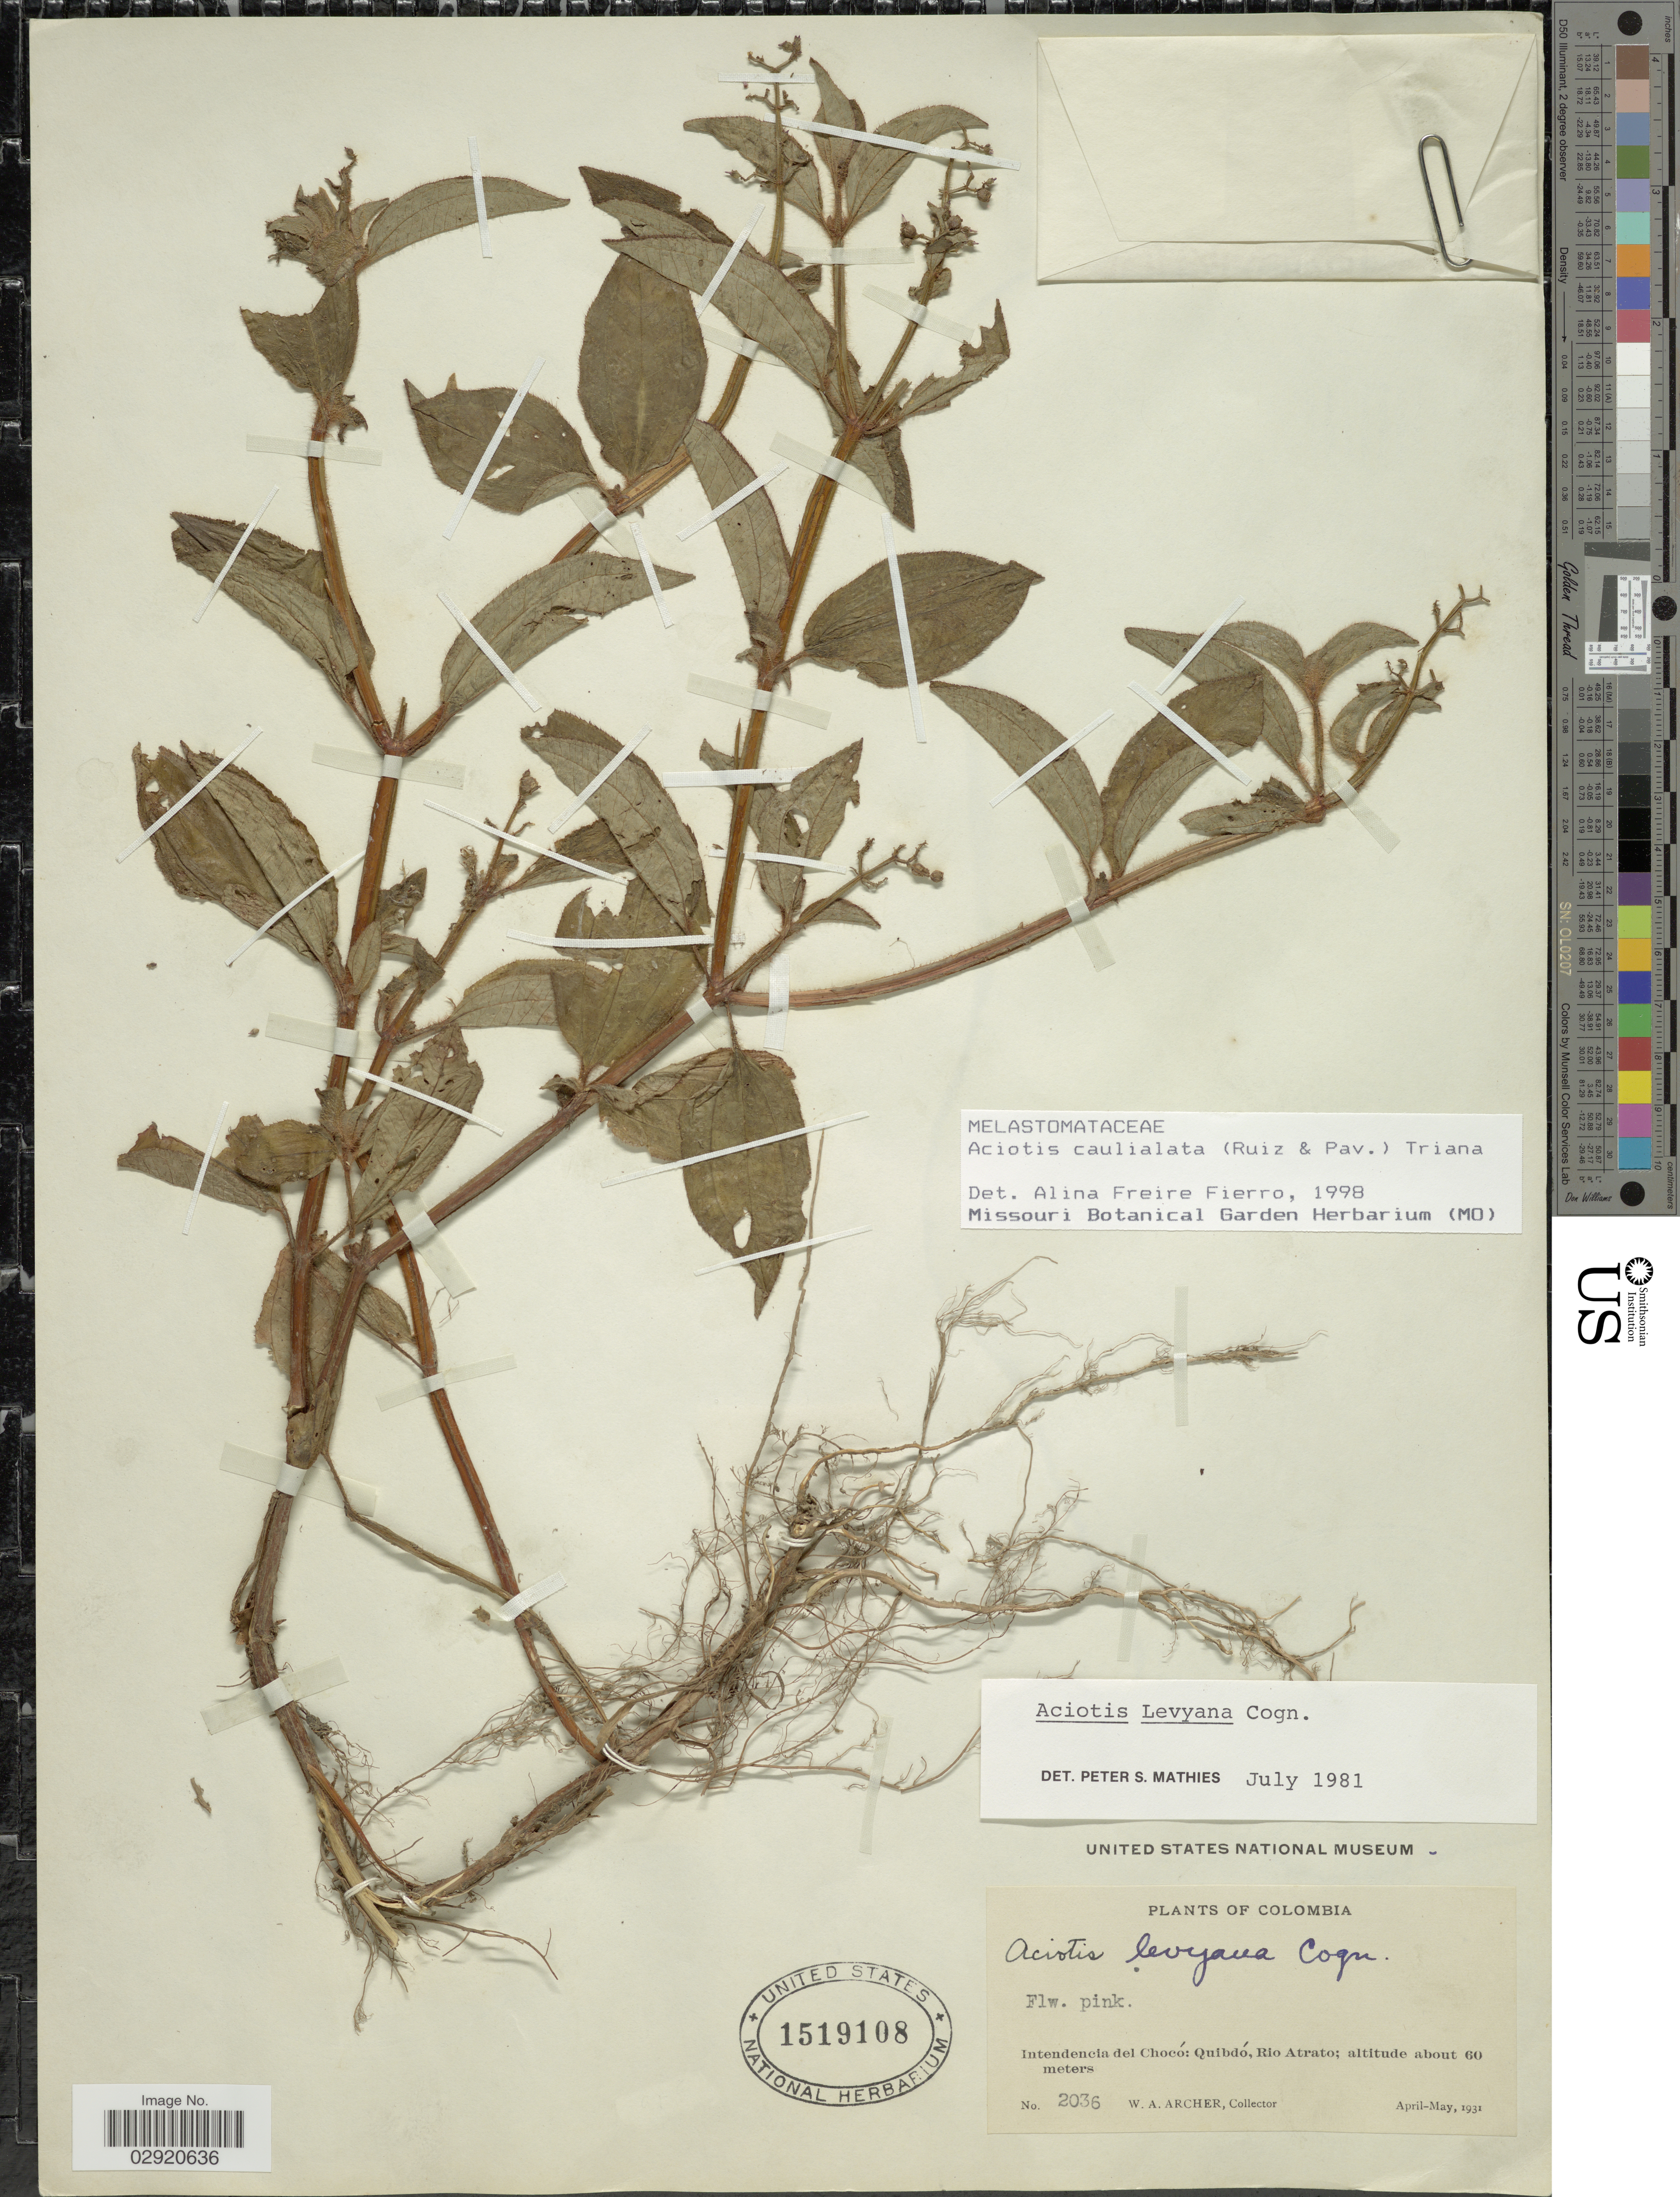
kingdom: Plantae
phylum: Tracheophyta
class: Magnoliopsida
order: Myrtales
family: Melastomataceae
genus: Aciotis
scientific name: Aciotis rubricaulis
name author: (Mart. ex DC.) Triana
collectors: W. Archer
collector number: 2036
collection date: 1931-04/1931-05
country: Colombia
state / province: Chocó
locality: Intendencia del Chocó: Quibdó, Rio Atrato.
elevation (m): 60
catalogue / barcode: US 1519108